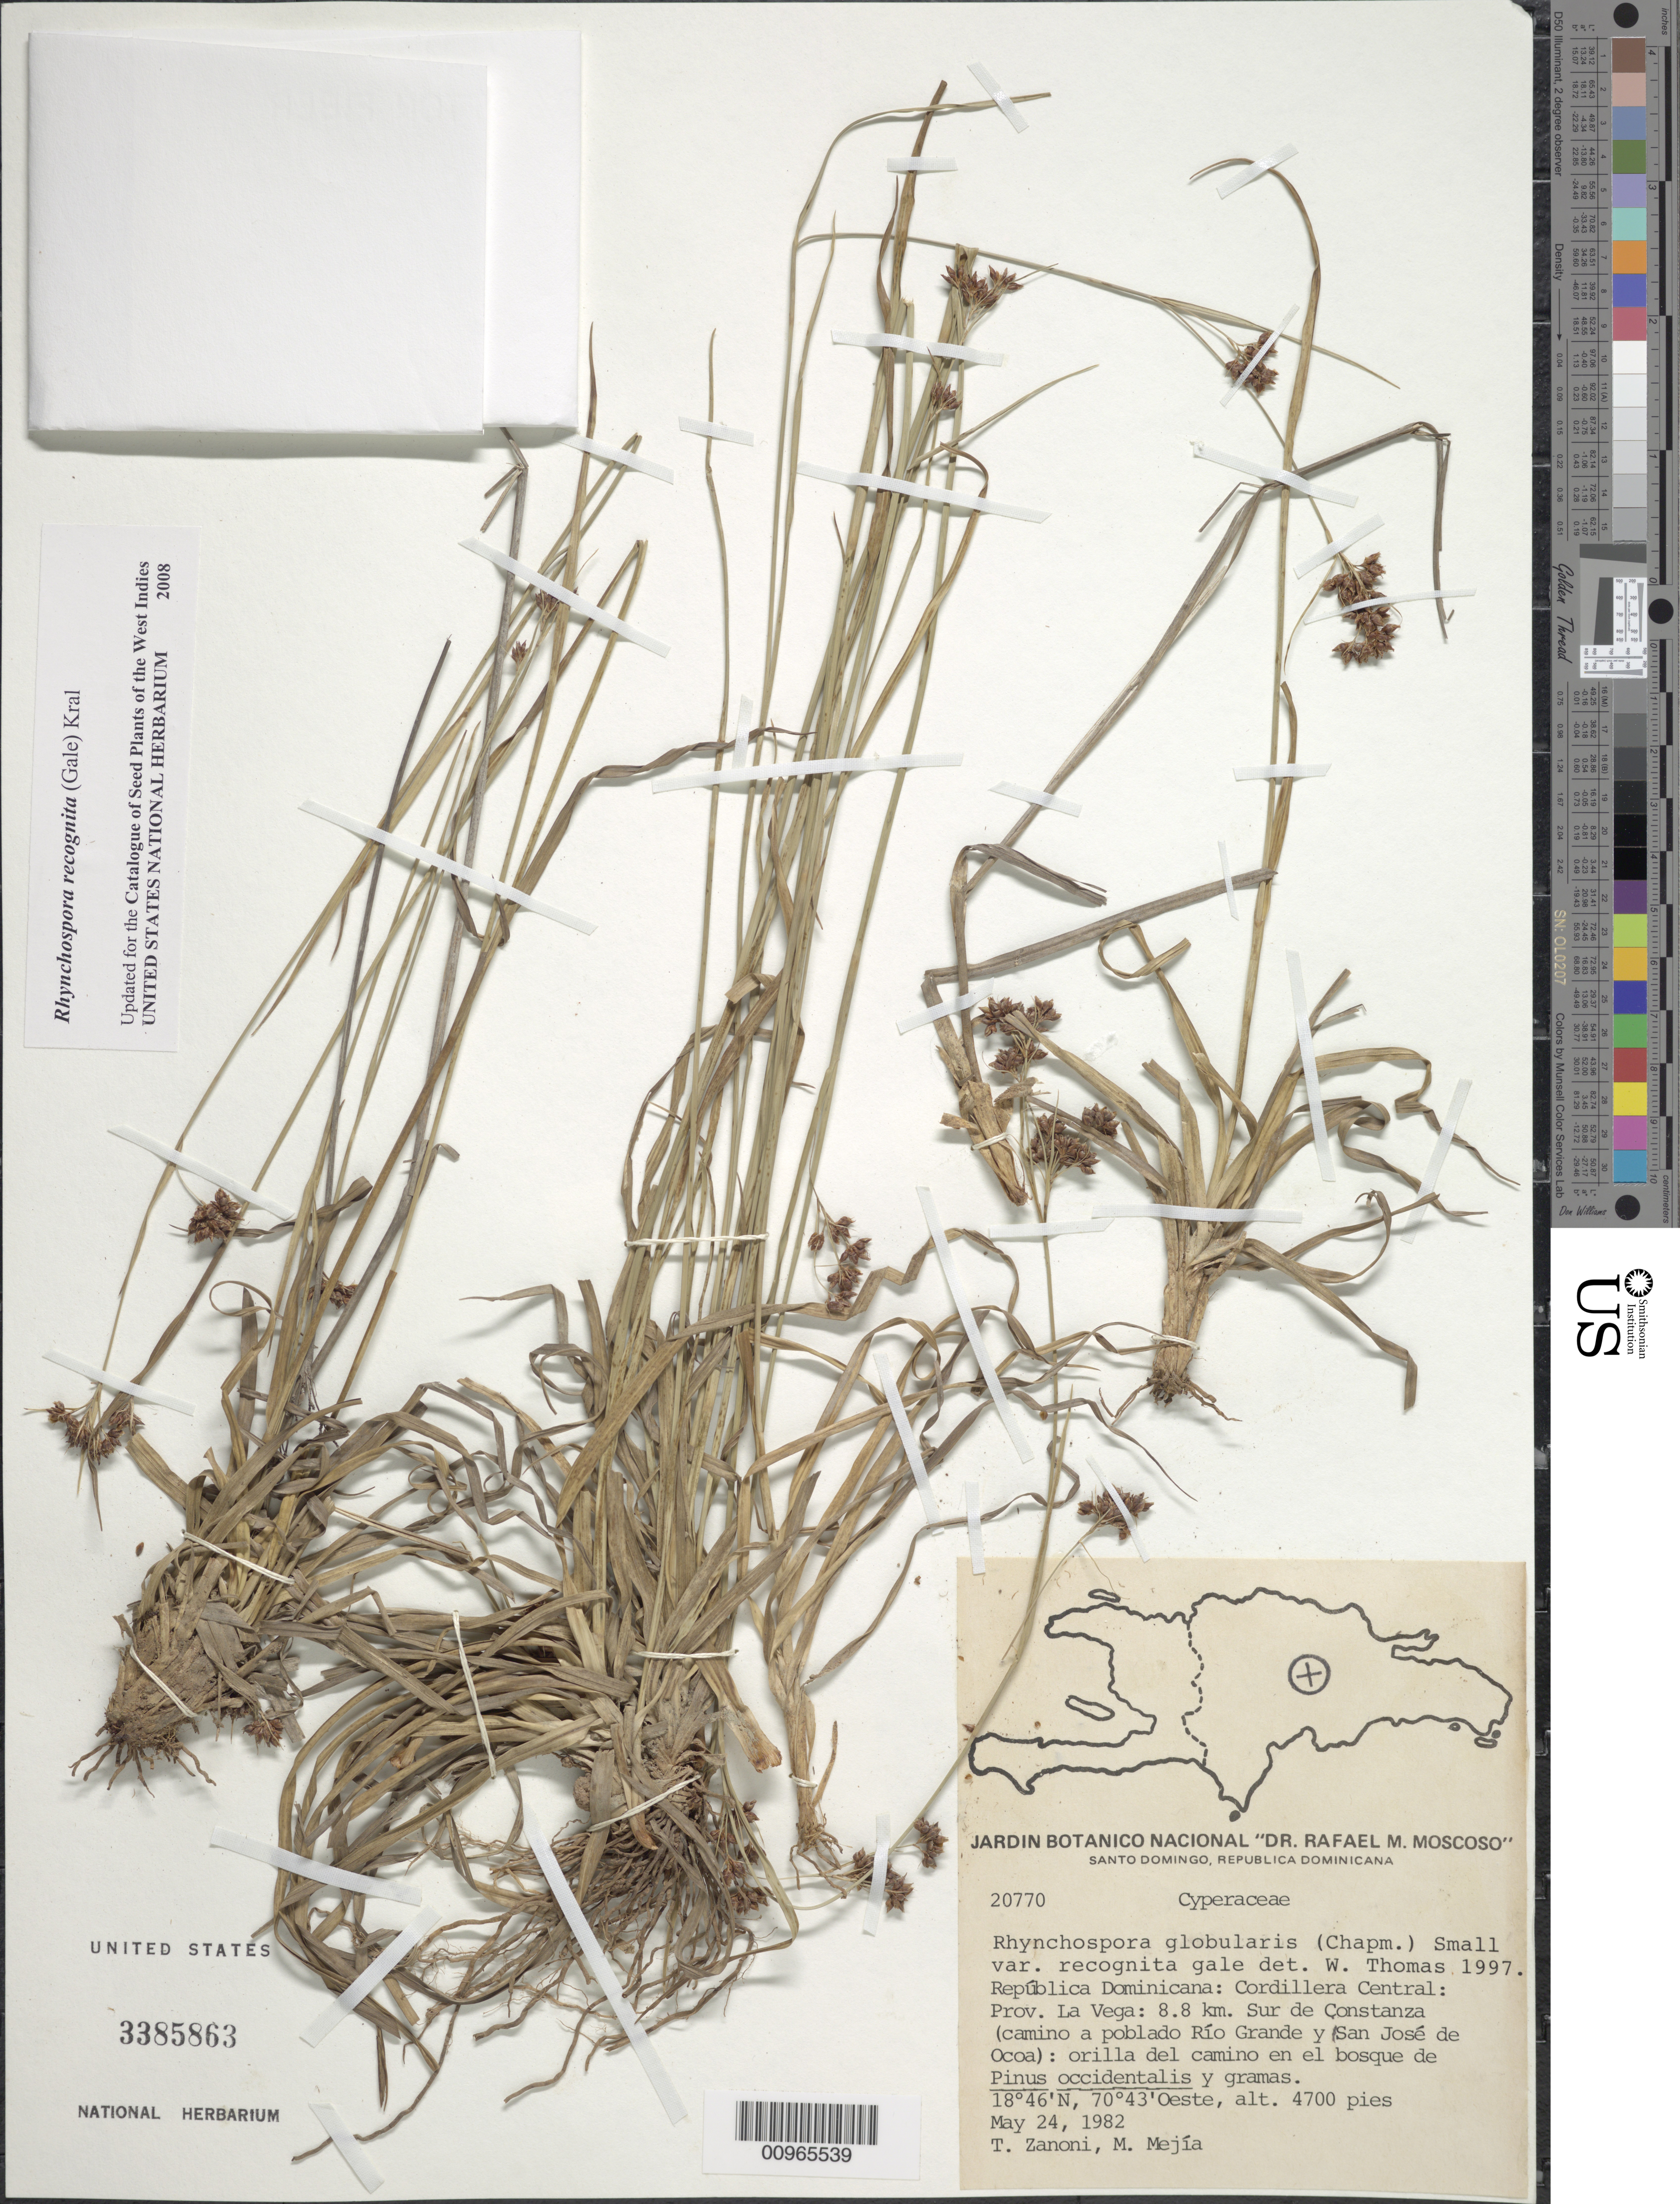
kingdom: Plantae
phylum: Tracheophyta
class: Liliopsida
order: Poales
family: Cyperaceae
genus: Rhynchospora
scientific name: Rhynchospora recognita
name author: (Gale) Kral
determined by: Strong, M. T., (US), Smithsonian Institution - National Museum of Natural History (UNITED STATES)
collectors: T. A. Zanoni & M. Mejia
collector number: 20770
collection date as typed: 24 May 1982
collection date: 1982-05-24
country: Dominican Republic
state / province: La Vega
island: Hispaniola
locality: Cordillera Central, 8.8 km sur de Constanza (camino a poblado Río Grande y San José de Ocoa)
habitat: Orilla del camino en el bosque de Pinus occidentalis y gramas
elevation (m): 1433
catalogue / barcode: US 3385863